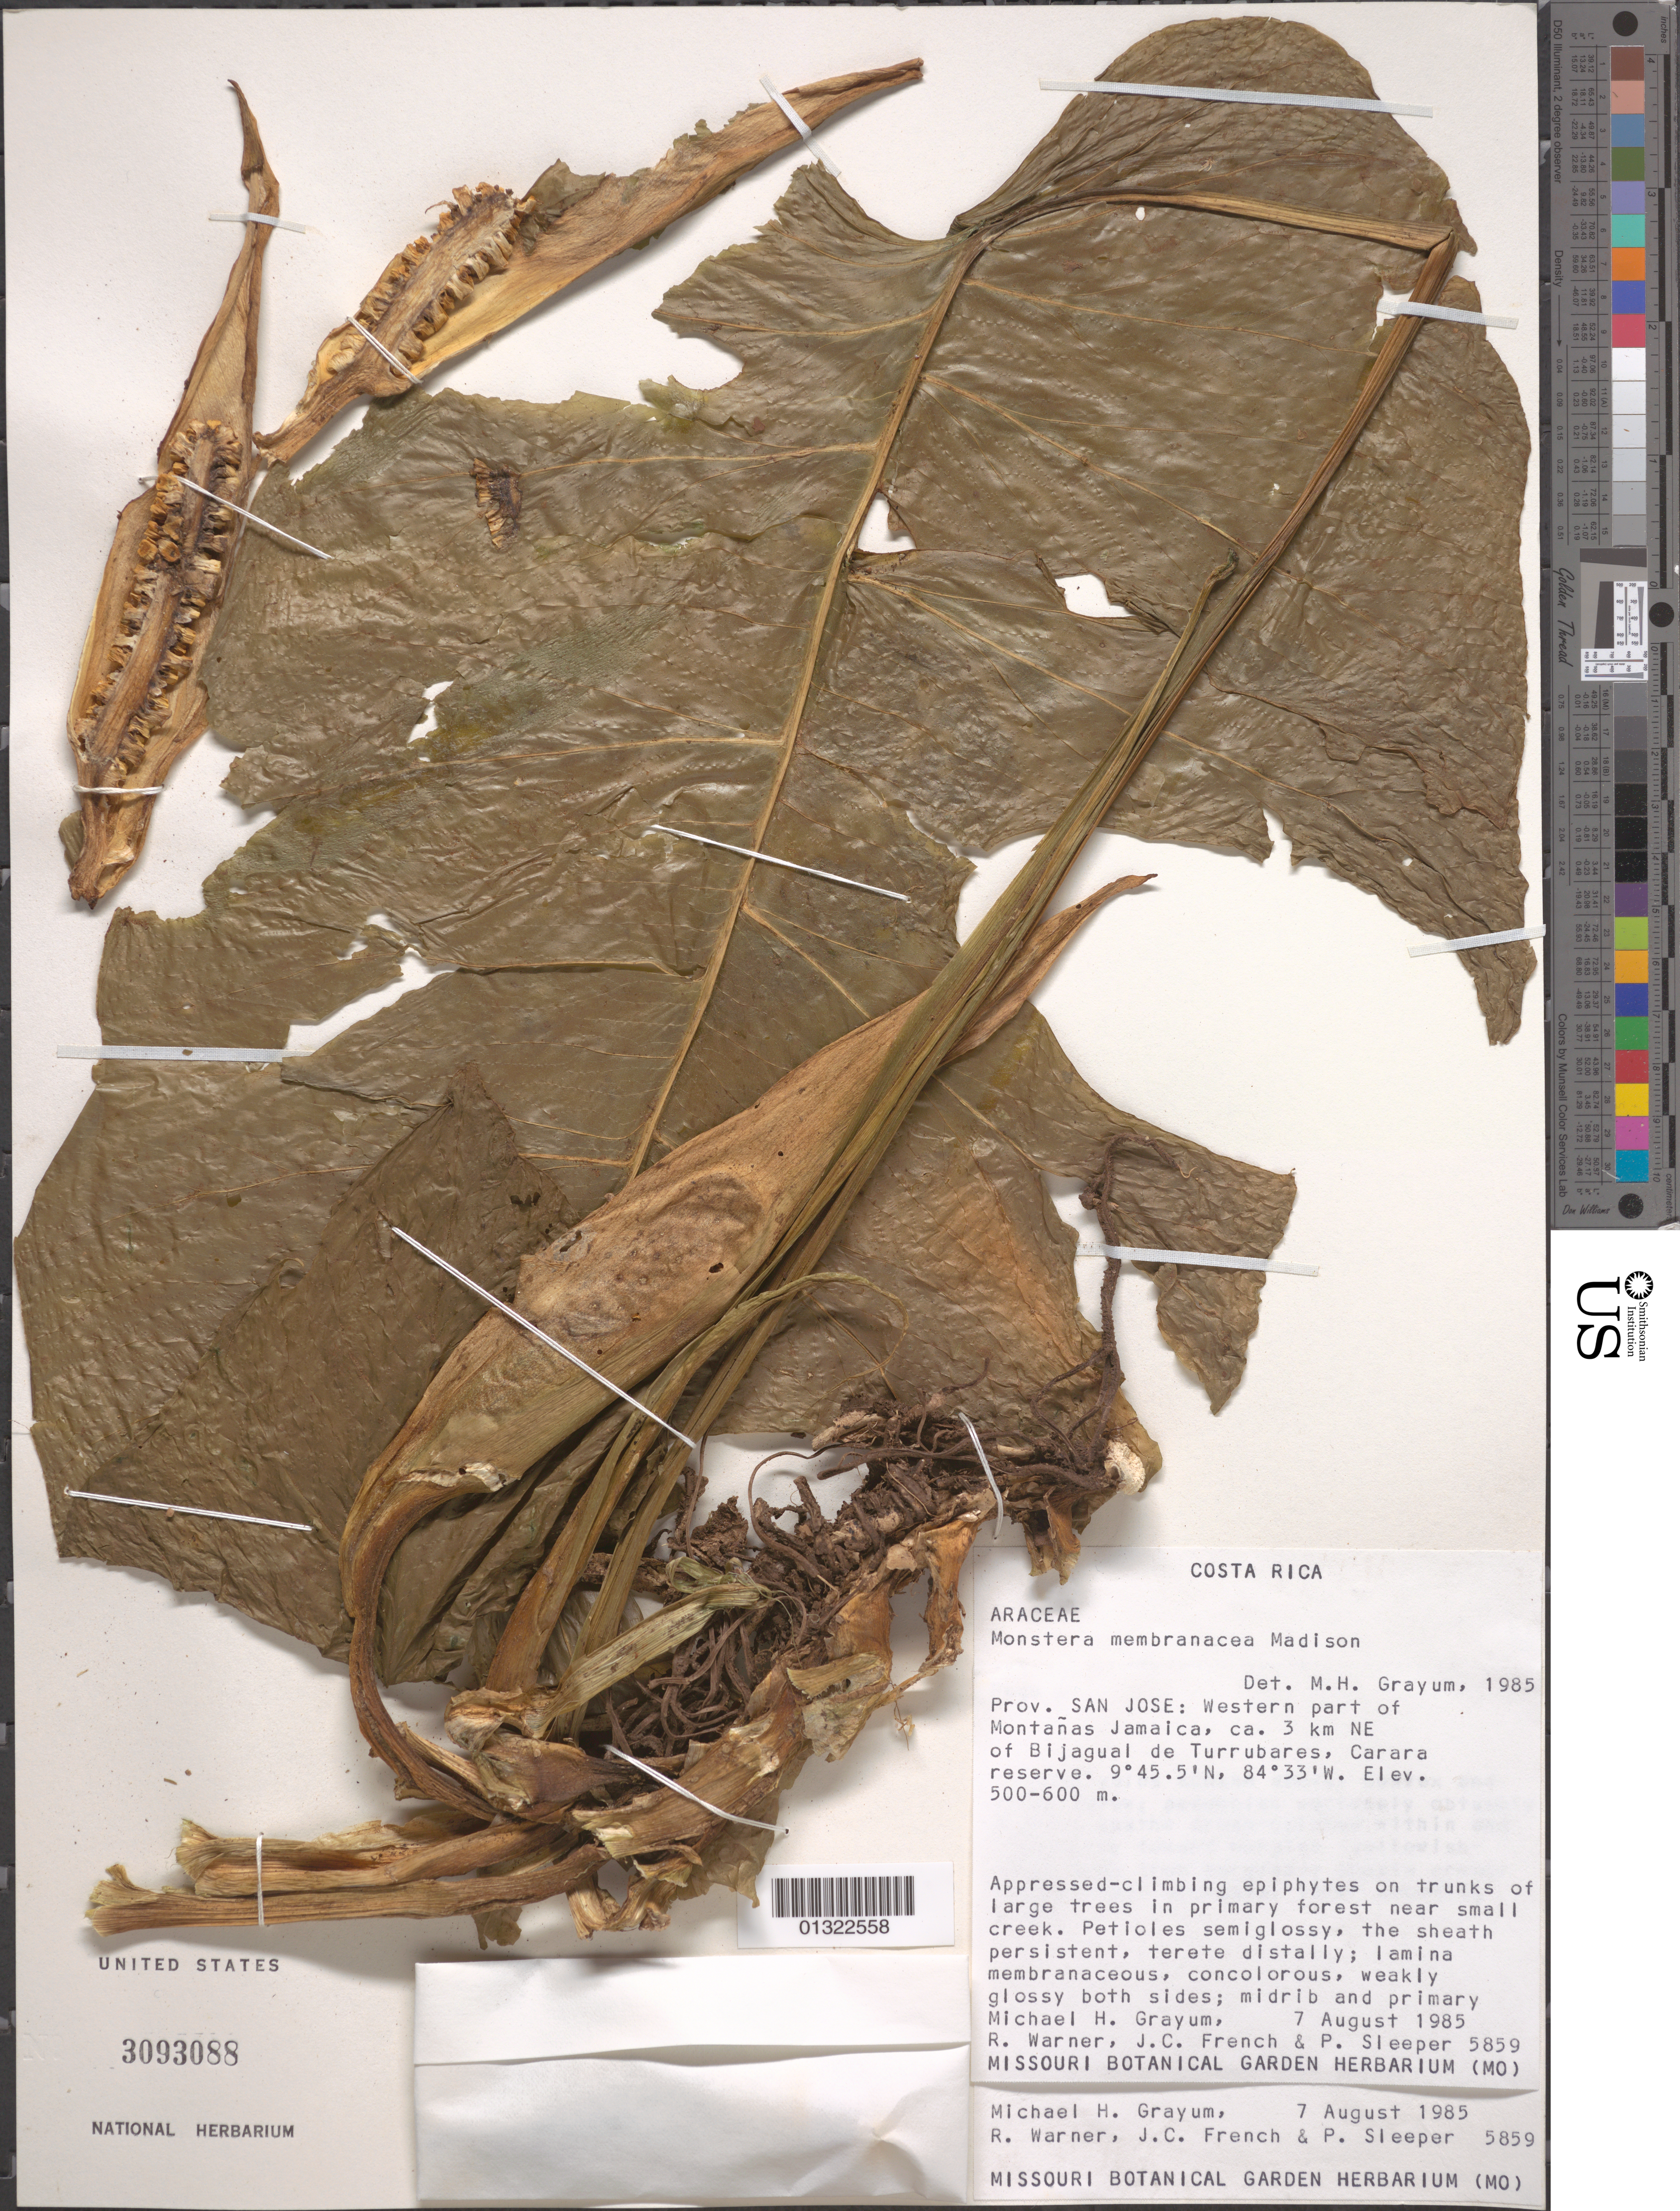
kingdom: Plantae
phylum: Tracheophyta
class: Liliopsida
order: Alismatales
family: Araceae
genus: Monstera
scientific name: Monstera membranacea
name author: Madison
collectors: M. H. Grayum, R. Warner, J. French & P. Sleeper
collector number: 5859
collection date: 1985-08-07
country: Costa Rica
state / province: San José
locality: Western part of Montañas Jamaica, ca. 3 km NE of Bijagual de Turrubares, Carara reserve.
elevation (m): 500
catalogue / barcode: US 3093088